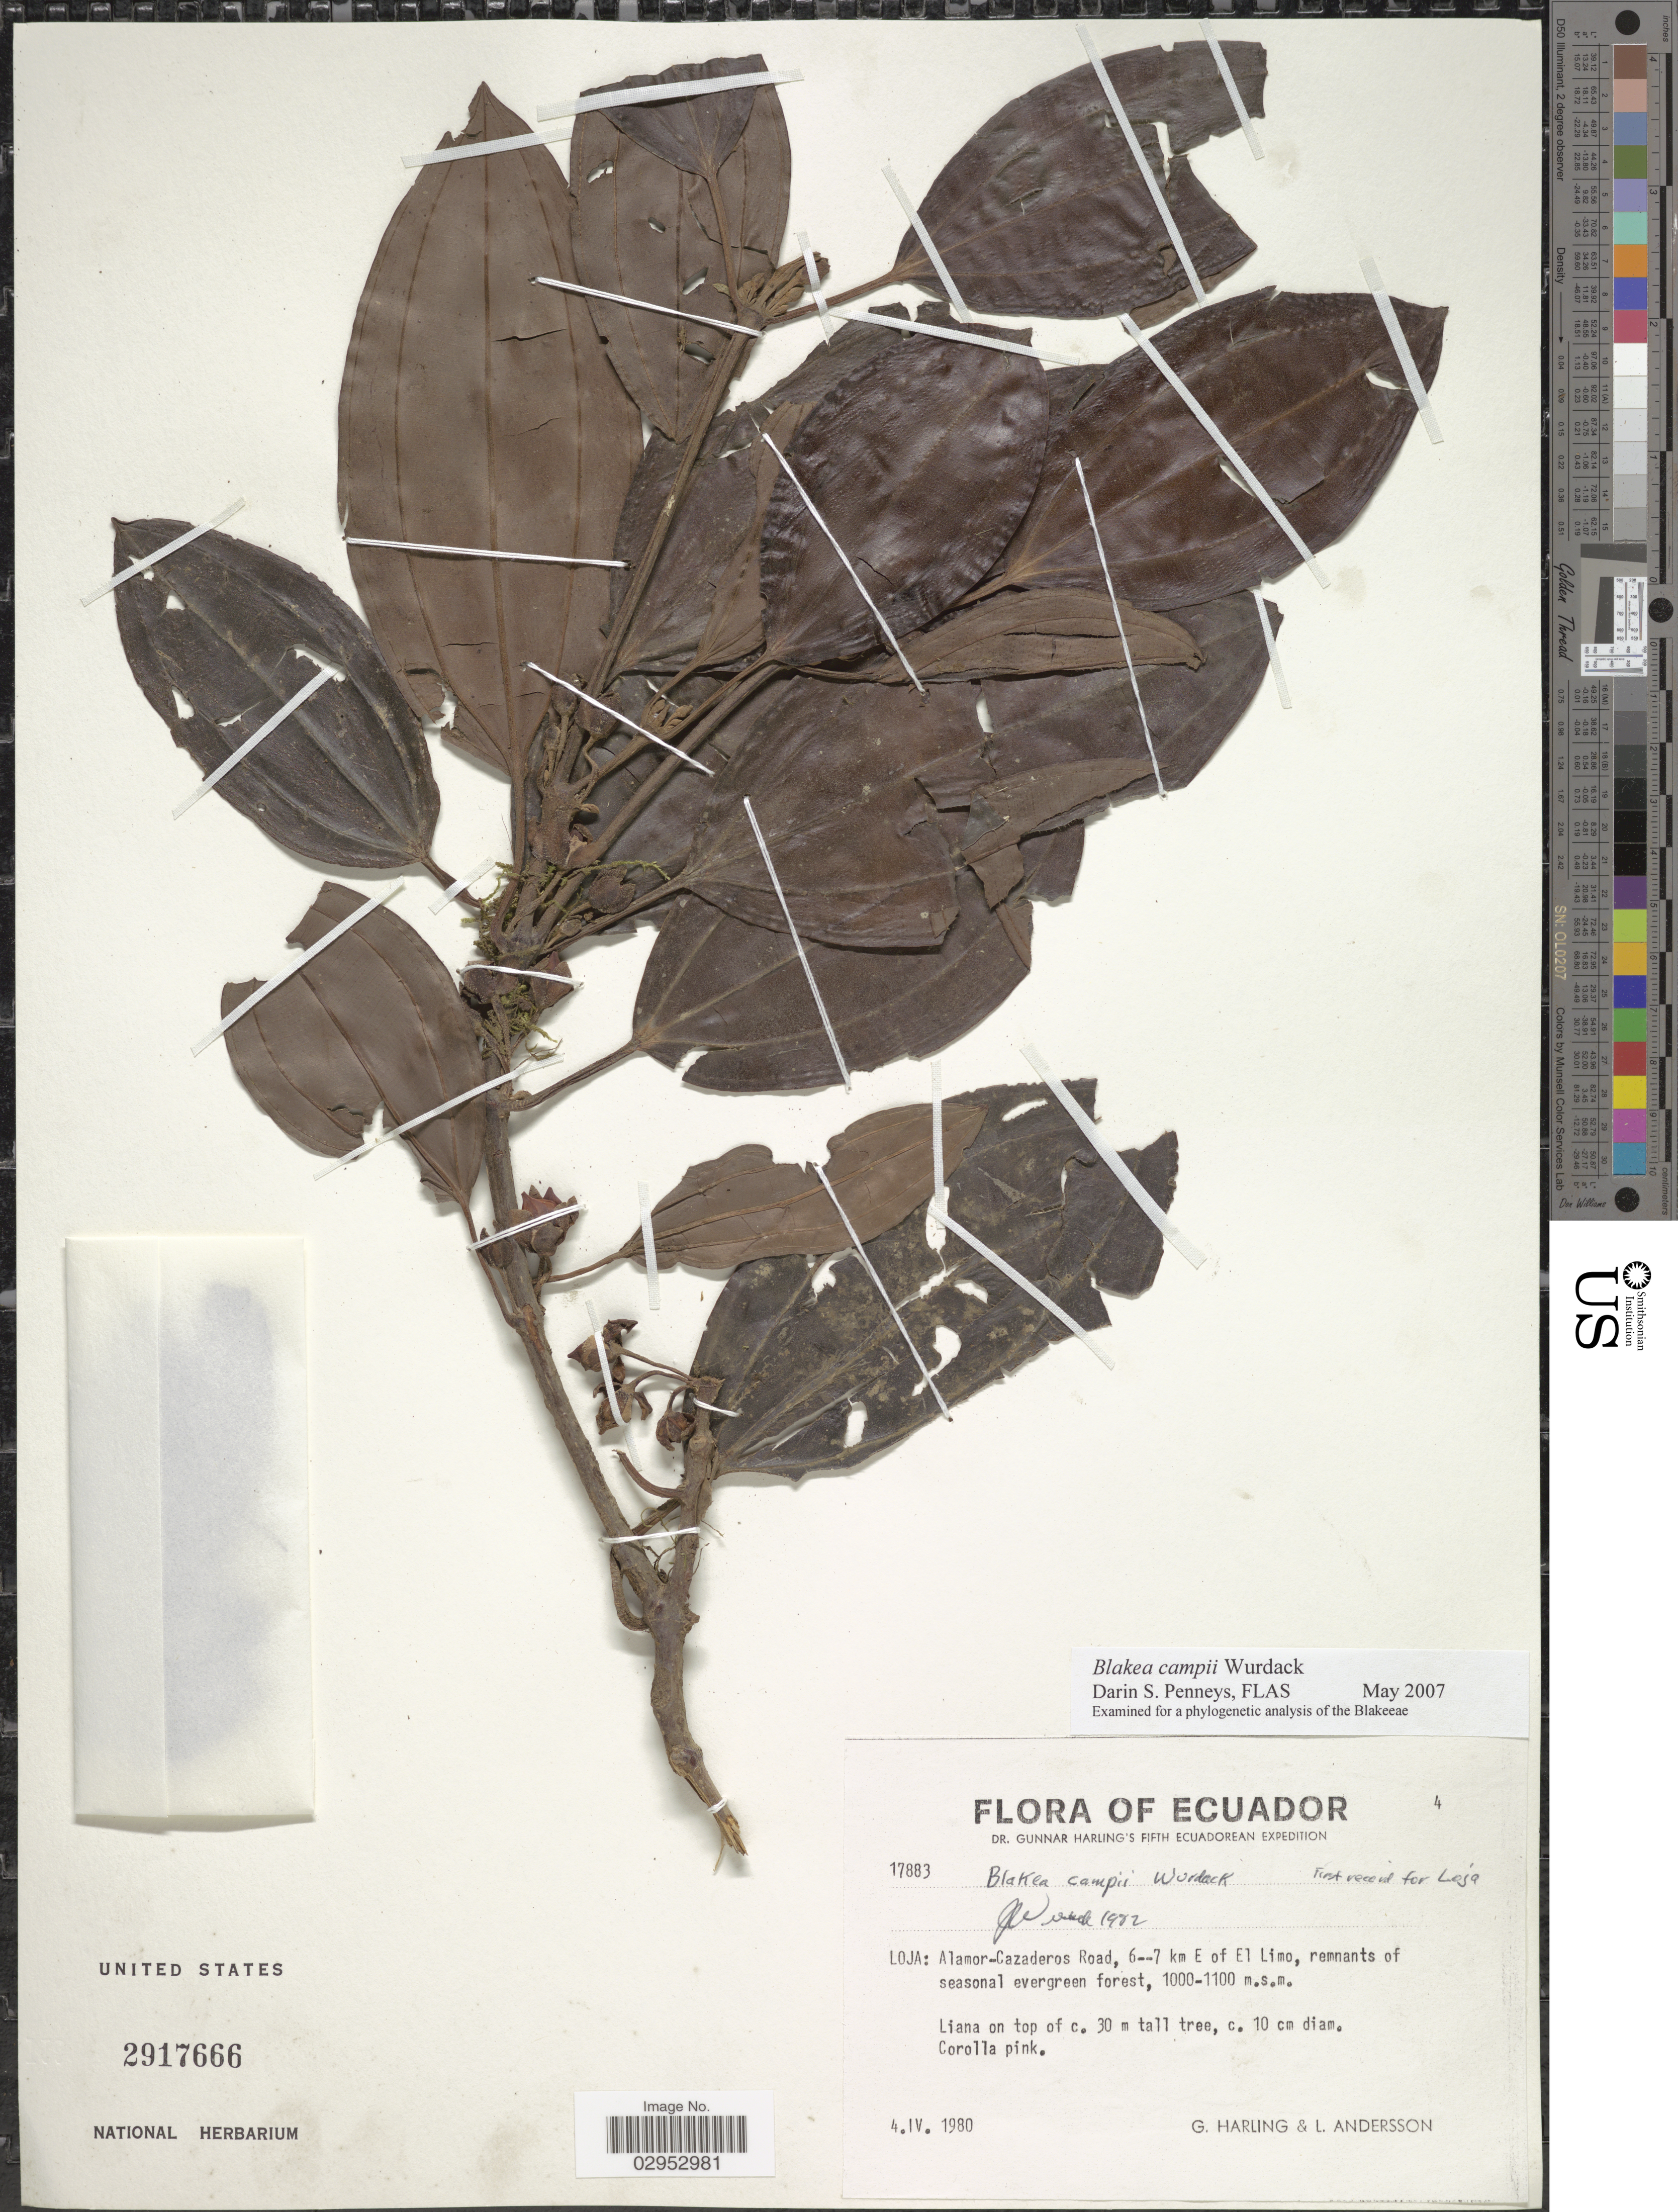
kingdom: Plantae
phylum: Tracheophyta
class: Magnoliopsida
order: Myrtales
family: Melastomataceae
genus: Blakea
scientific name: Blakea campii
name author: Wurdack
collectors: G. Harling & L. Andersson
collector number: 17883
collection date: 1980-04-04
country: Ecuador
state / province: Loja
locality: Alamor-Cazaderos Road, 6--7 km E of El Limo.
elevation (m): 1000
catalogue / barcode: US 2917666